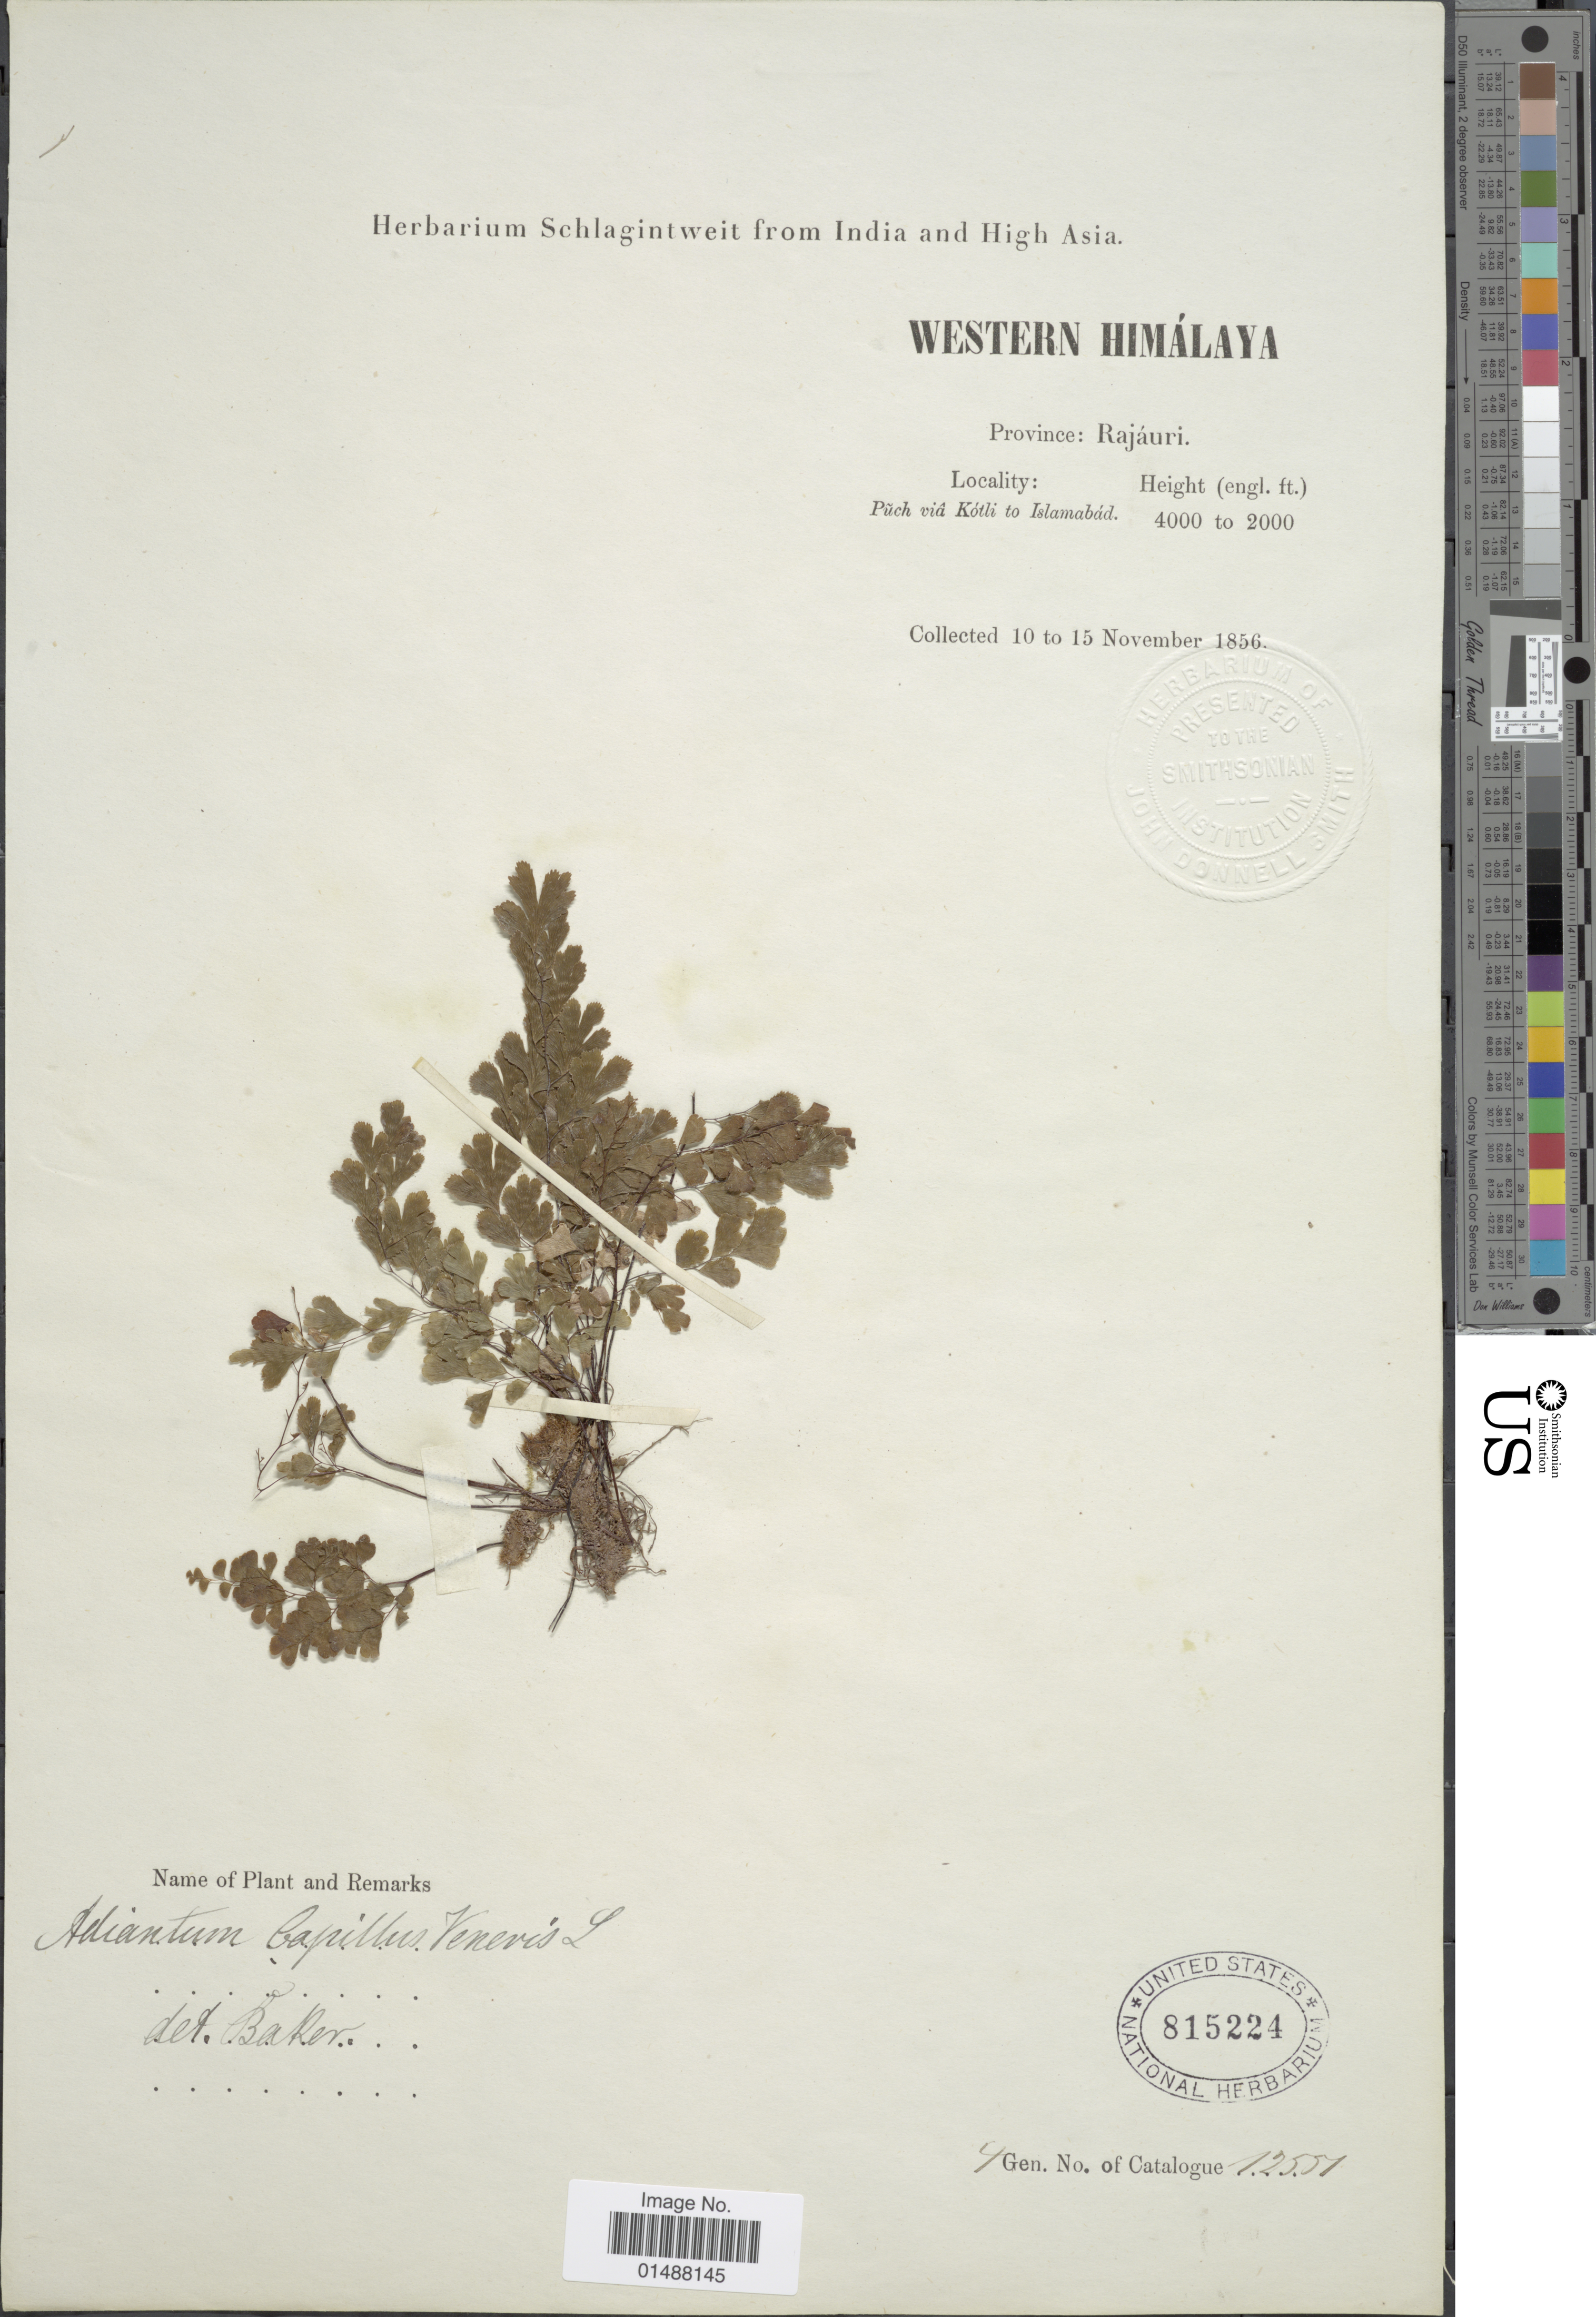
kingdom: Plantae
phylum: Tracheophyta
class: Polypodiopsida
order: Polypodiales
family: Pteridaceae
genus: Adiantum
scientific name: Adiantum capillus-veneris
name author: L.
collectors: ex herb. Schlagintweit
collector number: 12551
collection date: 1856-11-10/1856-11-15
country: India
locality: Western Himalaya, Province : Rajauri, Puch via Kotli to Islamabad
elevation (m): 610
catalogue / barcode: US 815224